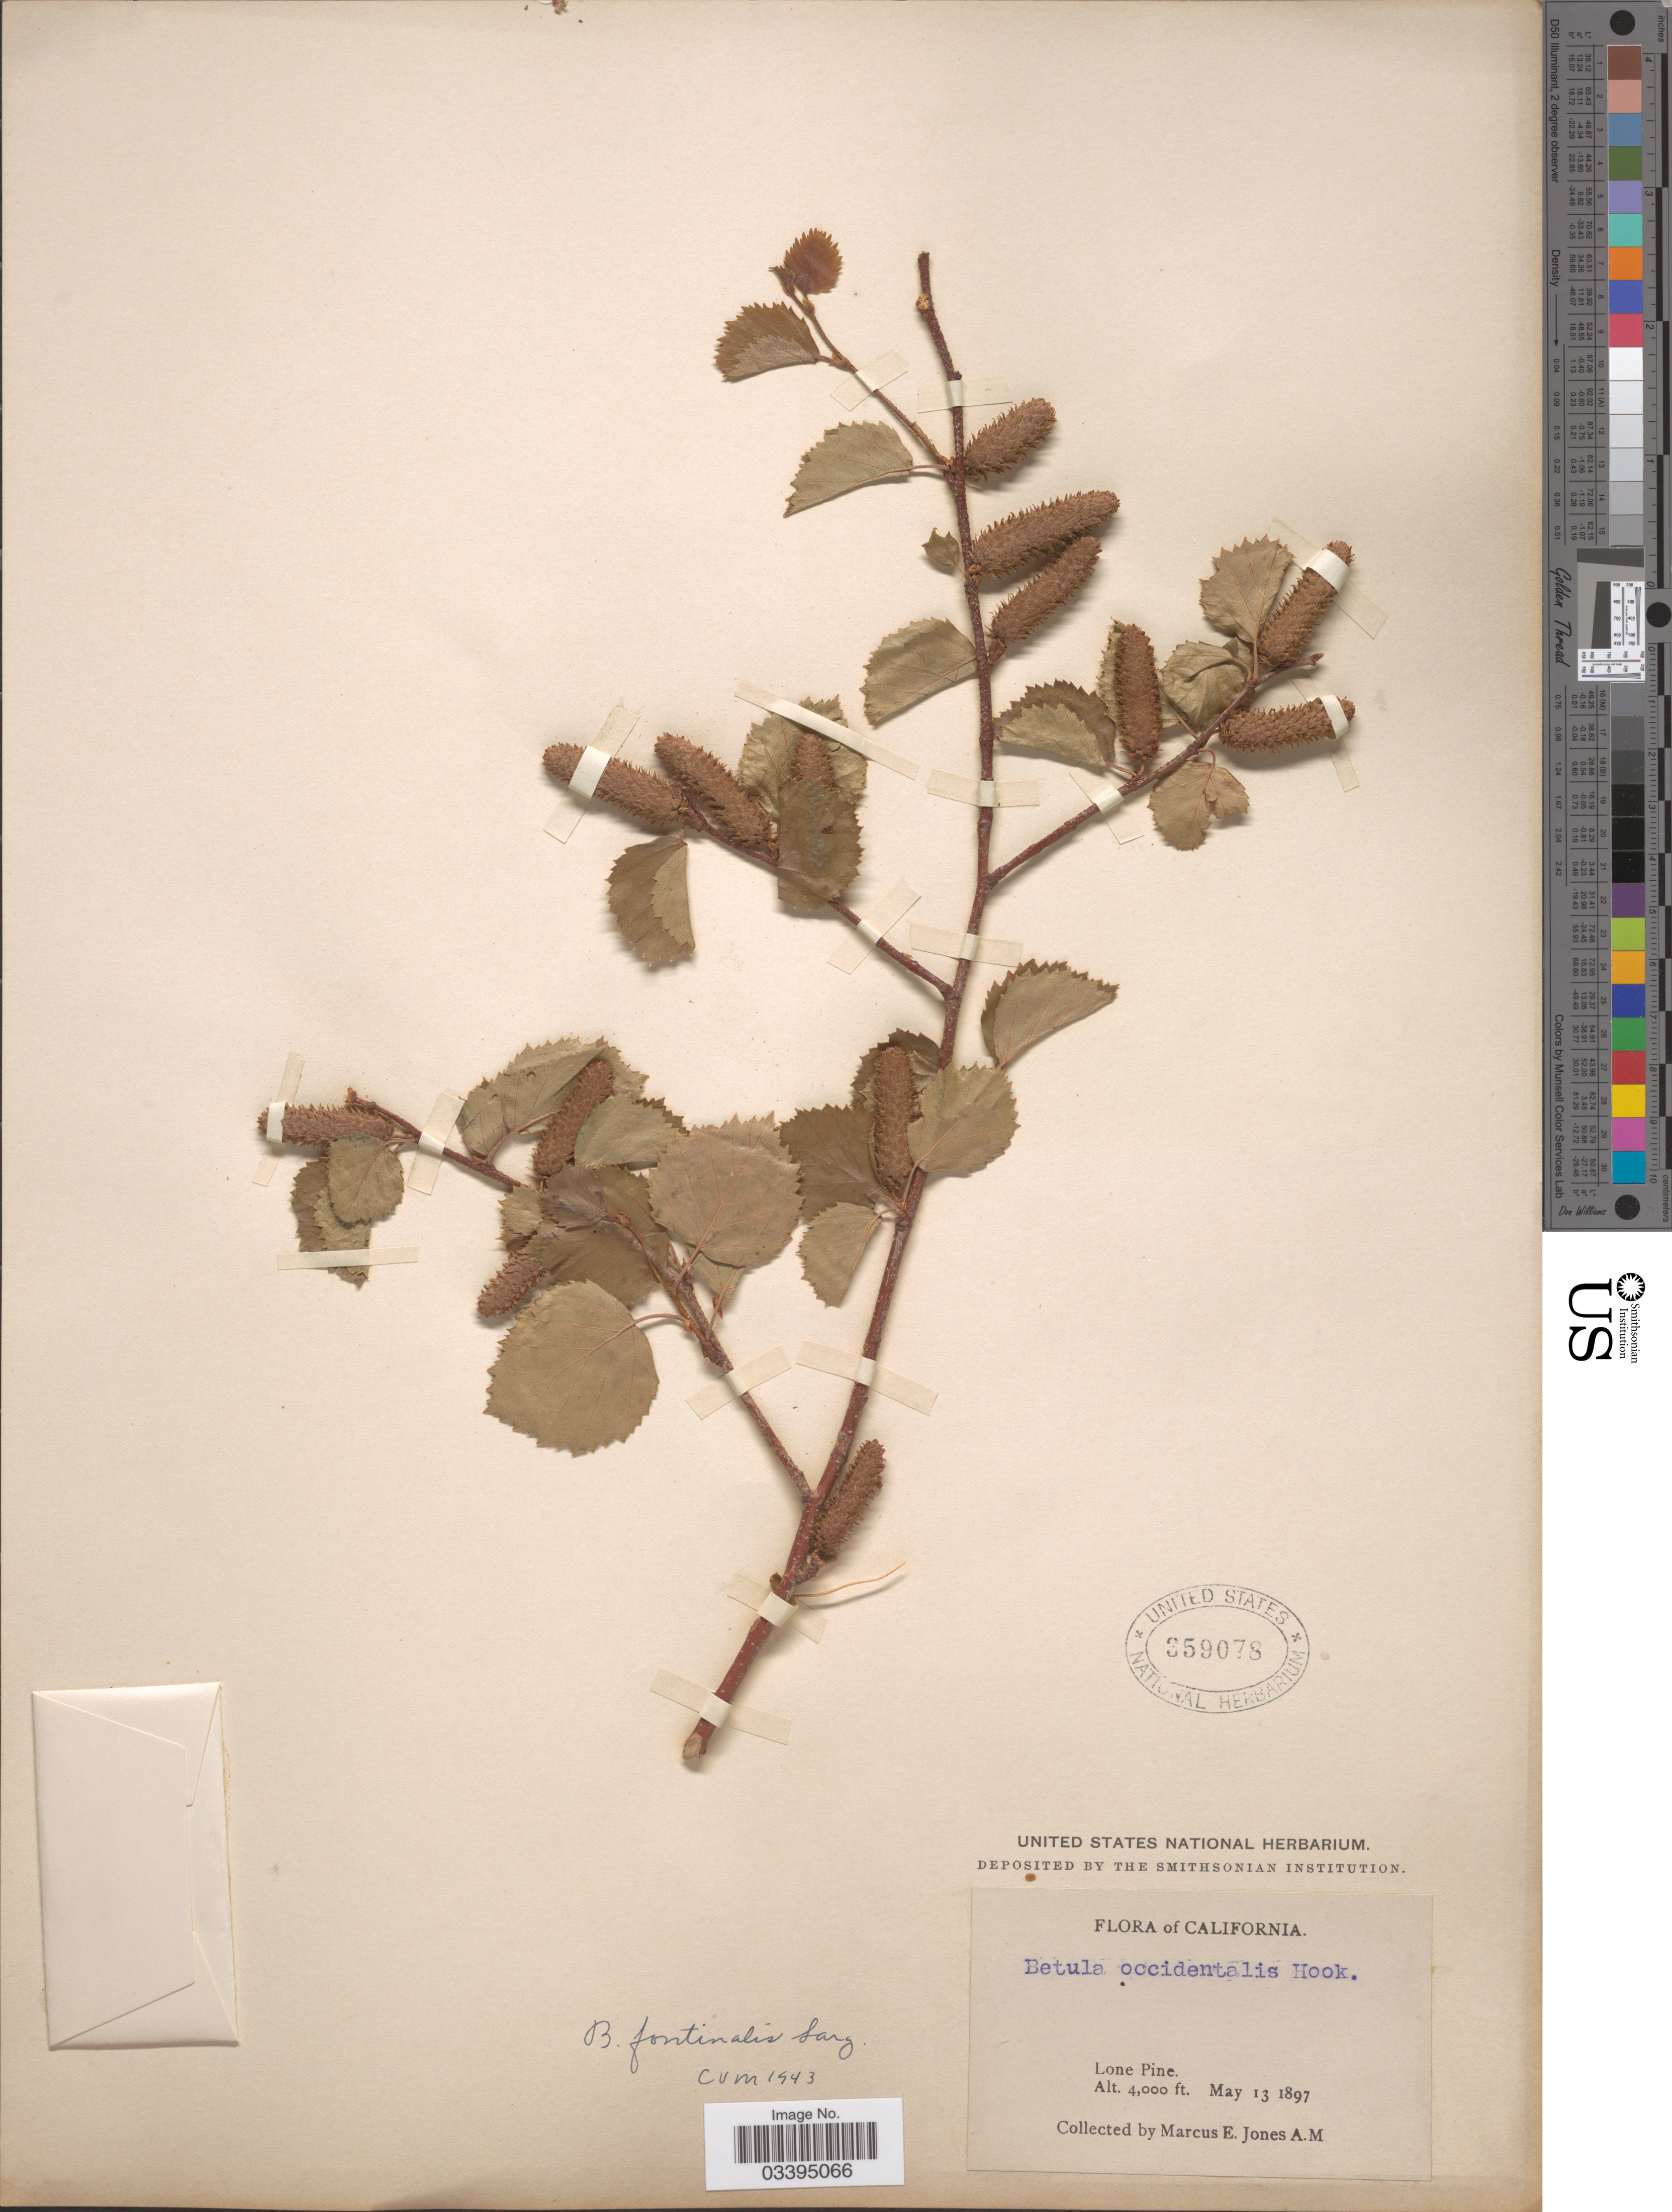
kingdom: Plantae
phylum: Tracheophyta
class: Magnoliopsida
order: Fagales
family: Betulaceae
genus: Betula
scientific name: Betula fontinalis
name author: Sarg.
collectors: M. E. Jones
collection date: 1897-05-13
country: United States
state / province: California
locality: Lone Pine.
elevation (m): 1219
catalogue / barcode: US 359078